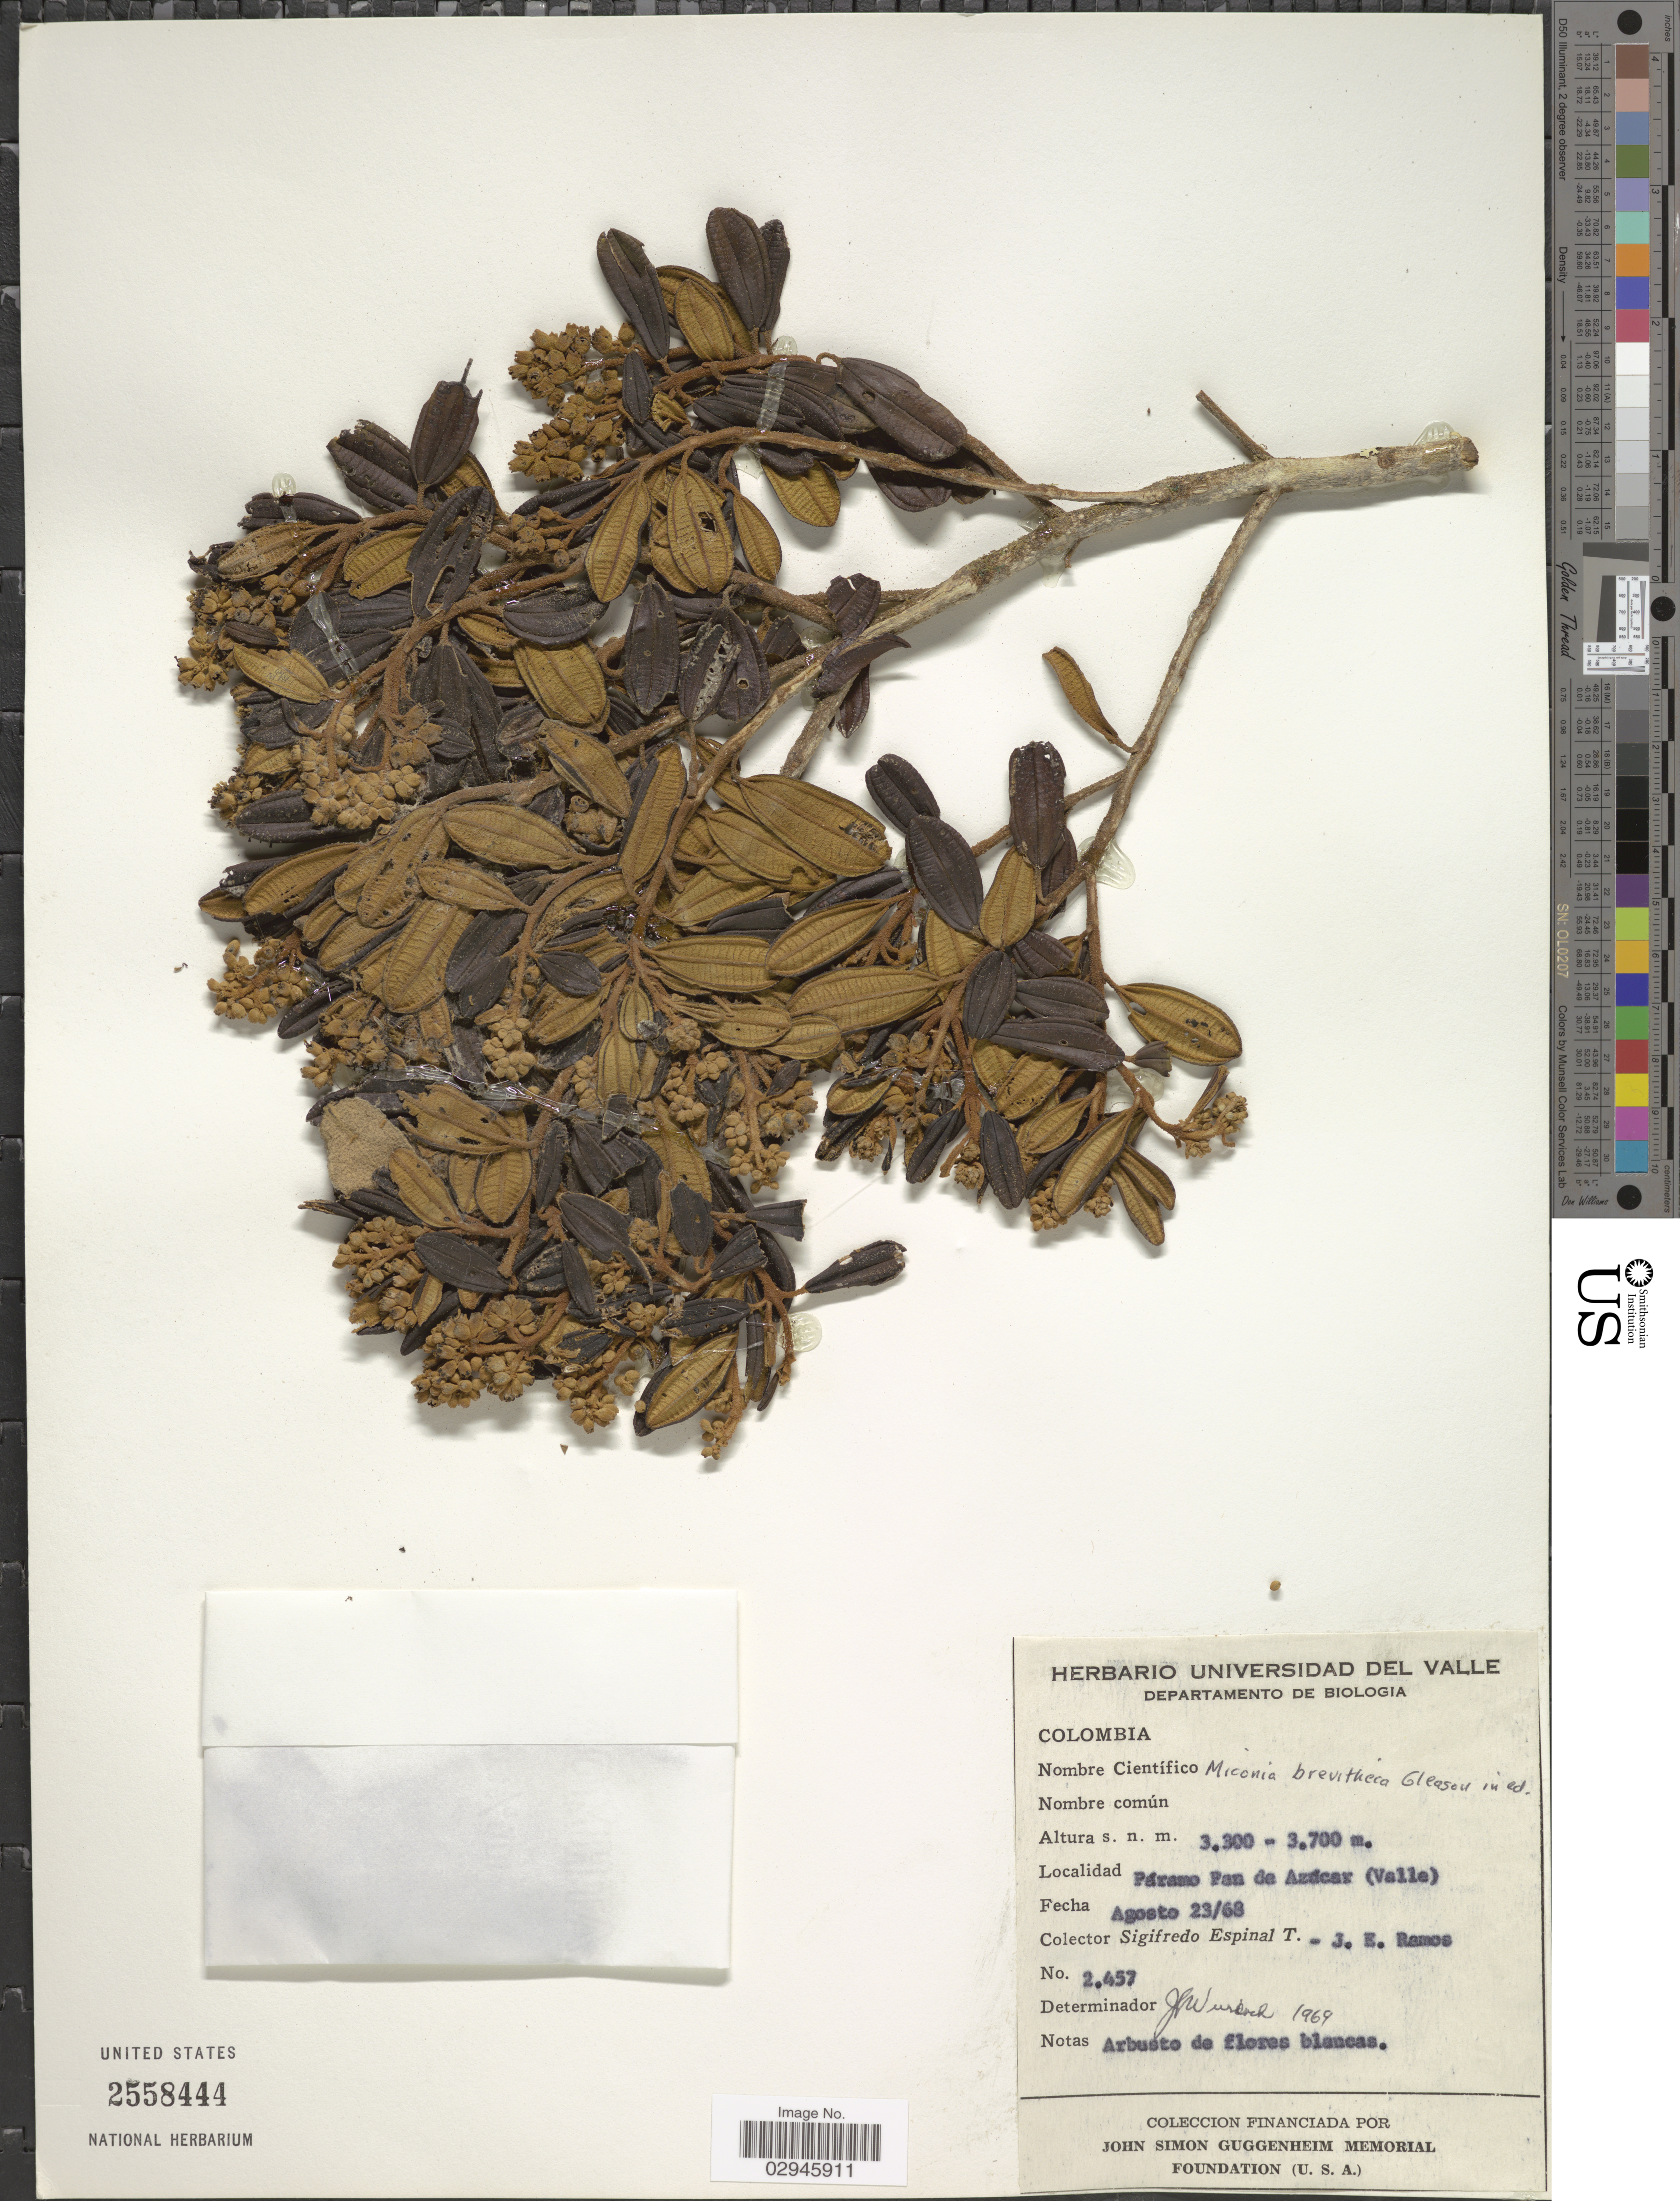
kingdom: Plantae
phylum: Tracheophyta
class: Magnoliopsida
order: Myrtales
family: Melastomataceae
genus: Miconia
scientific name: Miconia curvitheca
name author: Posada- Herrera & H. Mend.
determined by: Posada- Herrera, F. M.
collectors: S. Espinal & J. E. Ramos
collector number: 2457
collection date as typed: Transcribed d/m/y: 23/8/68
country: Colombia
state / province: Valle del Cauca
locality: Páramo Pan de Azúcar (Valle).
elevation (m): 3300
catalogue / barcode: US 2558444